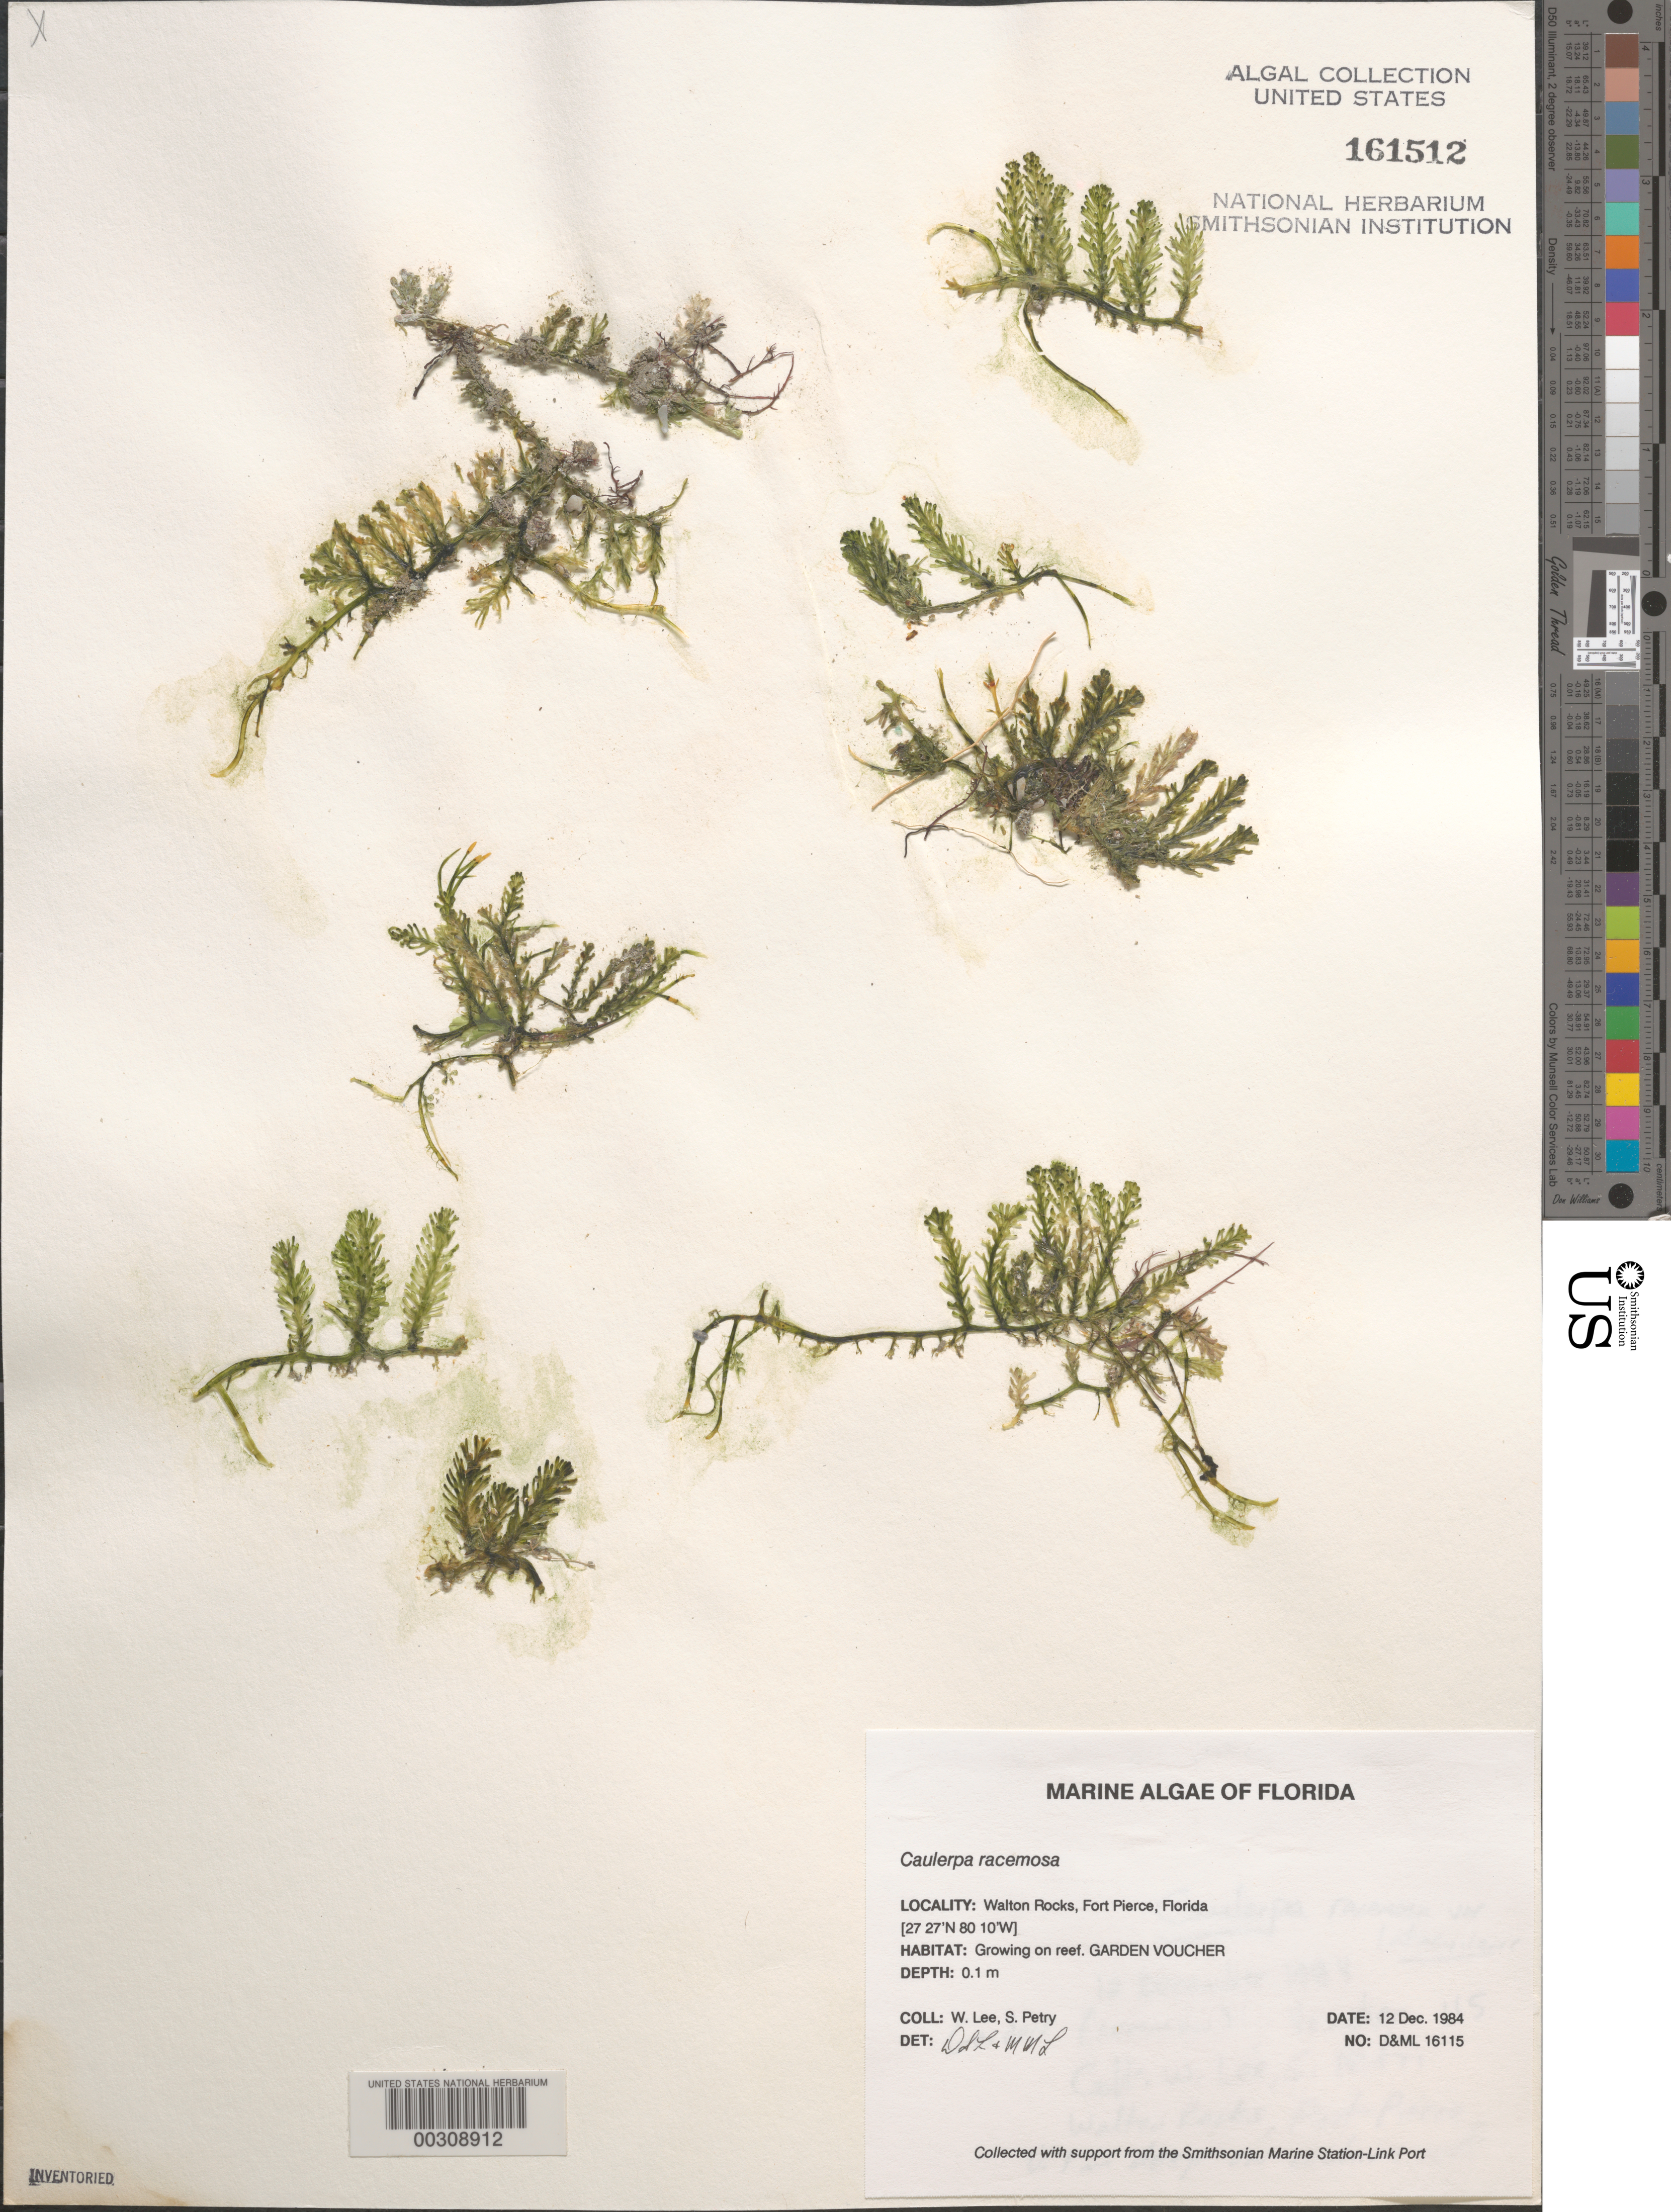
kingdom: Plantae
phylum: Chlorophyta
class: Ulvophyceae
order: Bryopsidales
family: Caulerpaceae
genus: Caulerpa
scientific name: Caulerpa racemosa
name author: (Forssk.) J. Agardh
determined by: Littler, D. S.; Littler, M. M.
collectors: W. Lee & S. Petry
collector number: D&ML 16115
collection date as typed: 12 Dec 1984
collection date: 1984-12-12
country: United States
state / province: Florida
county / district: Saint Lucie County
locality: Walton Rocks, Fort Pierce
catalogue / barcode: US 161512